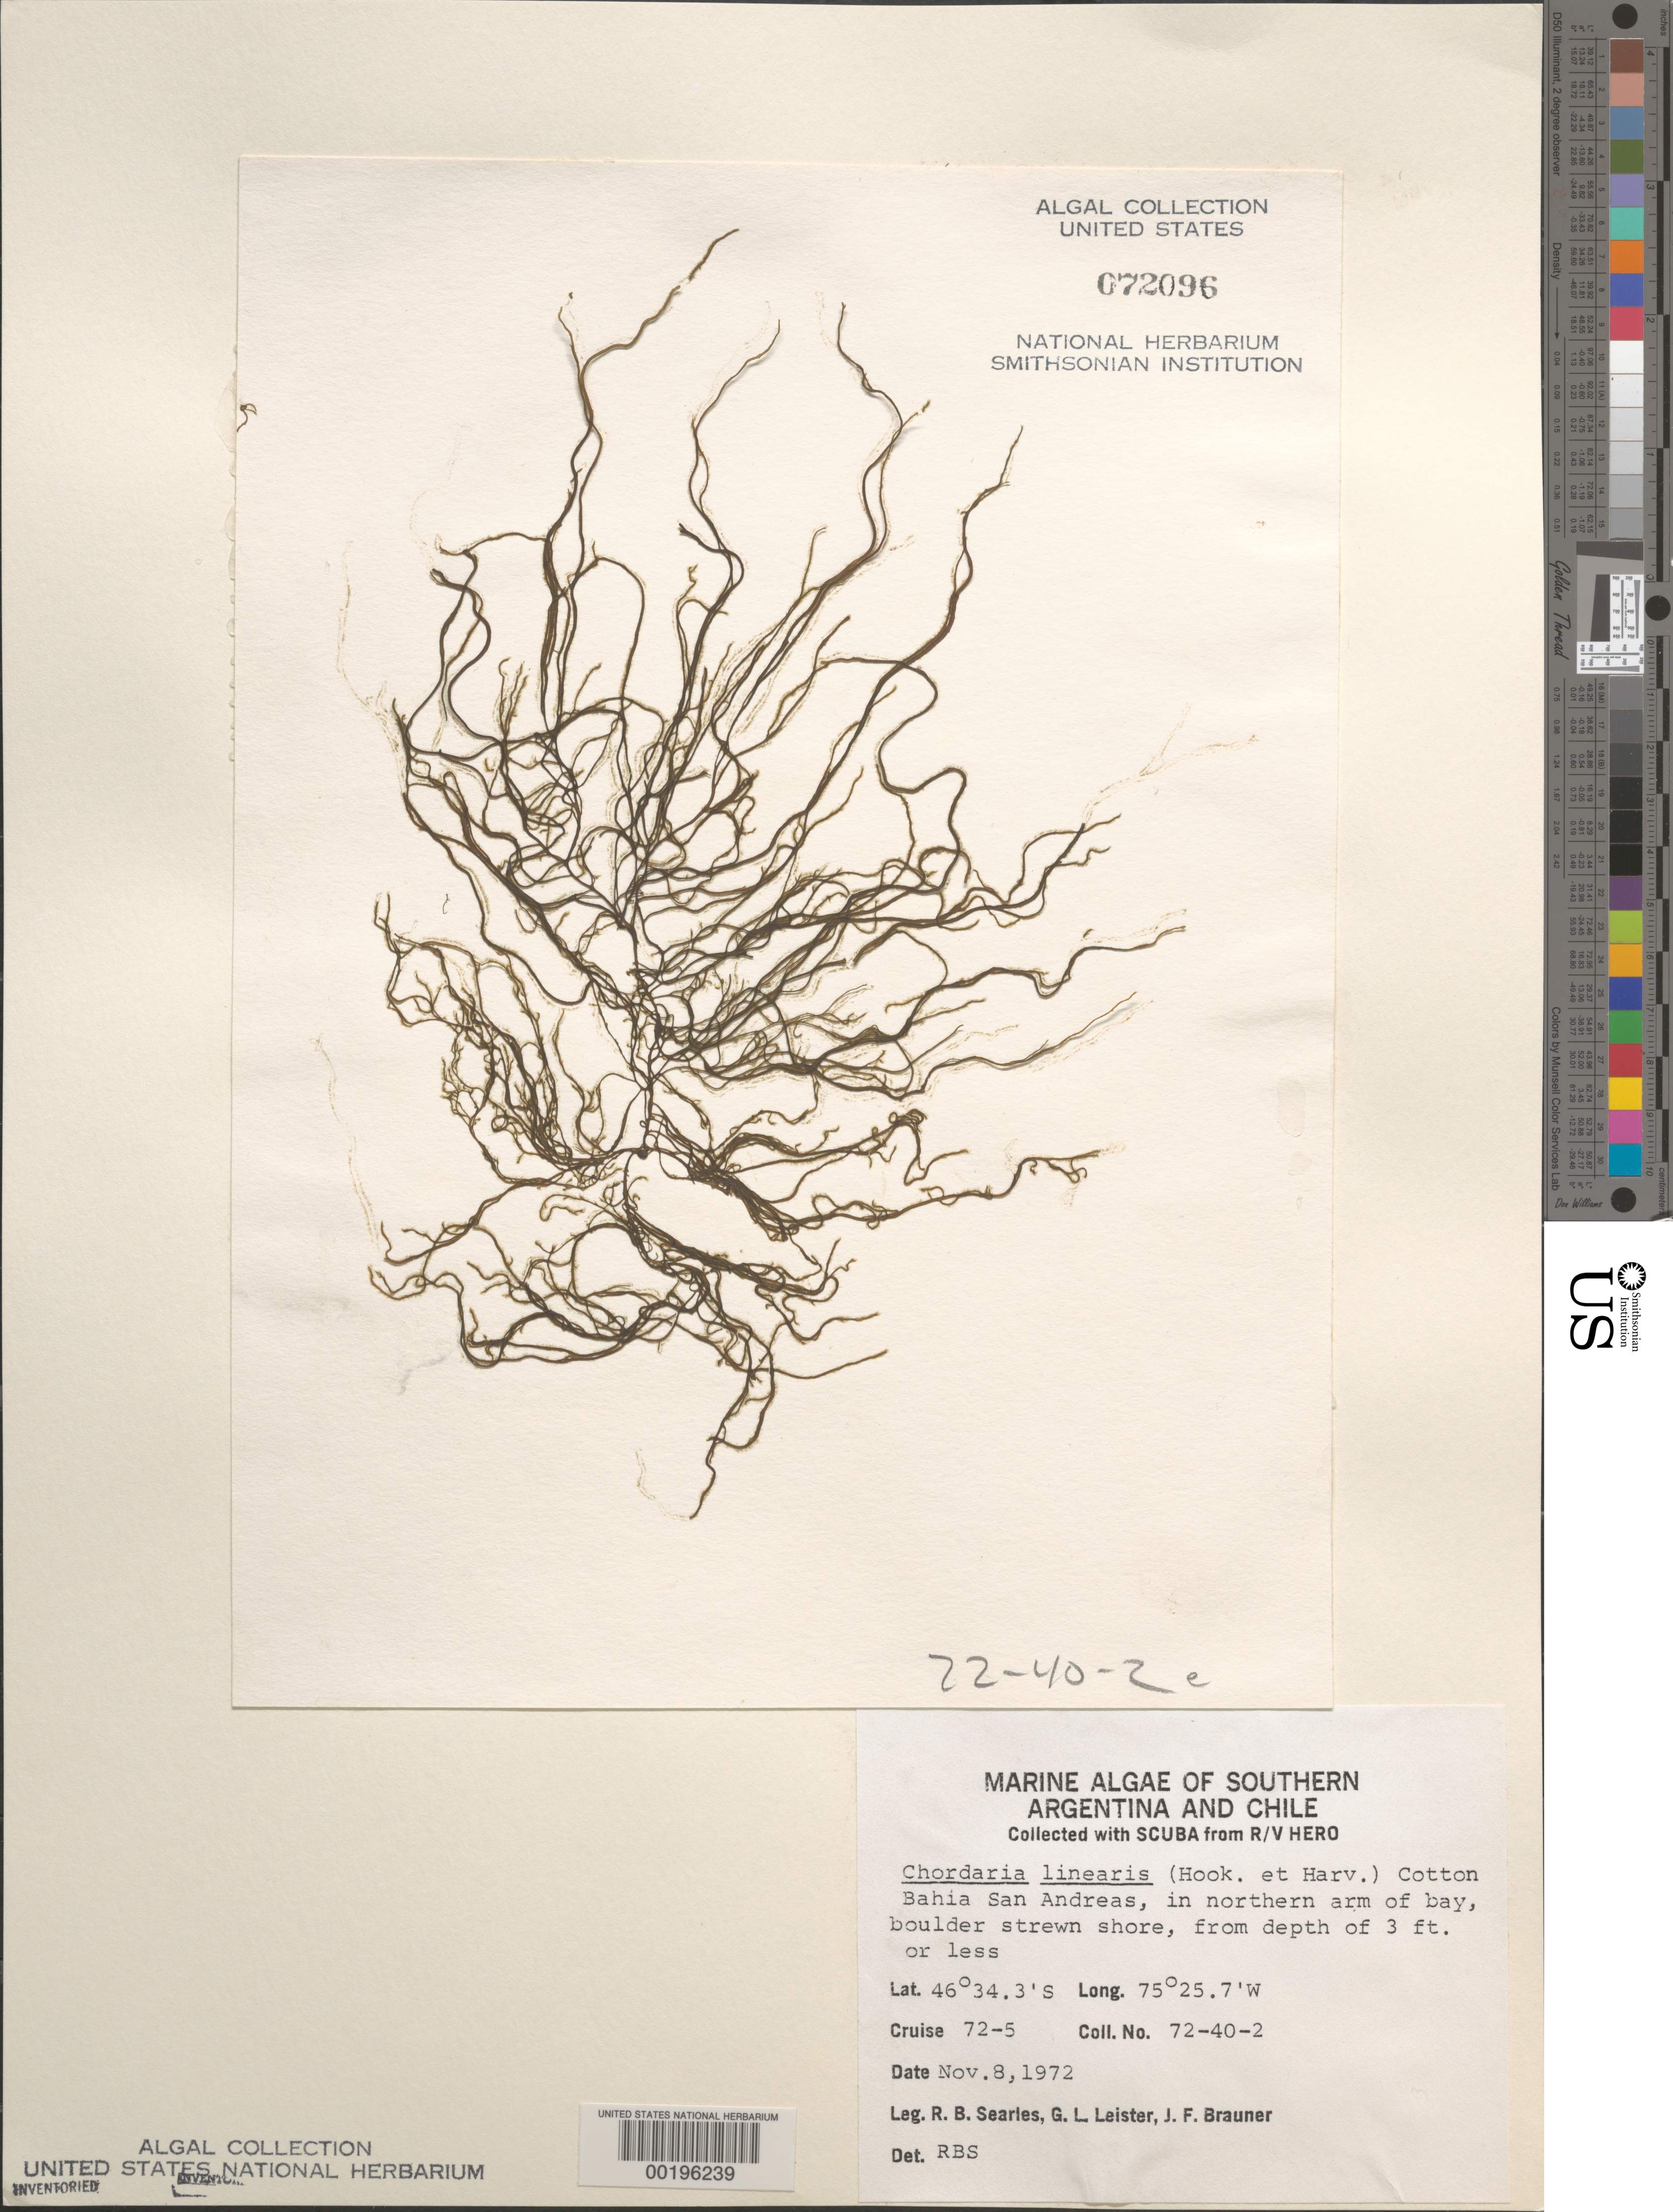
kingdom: Chromista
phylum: Ochrophyta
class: Phaeophyceae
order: Ectocarpales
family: Chordariaceae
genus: Chordaria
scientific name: Chordaria linearis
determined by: Searles, R. B.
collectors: R. Searles, G. Leister & J. F. Brauner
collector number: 72-40-2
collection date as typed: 08 Nov 1972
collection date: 1972-11-08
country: Chile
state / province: Aisén (XI)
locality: Bahia San Andreas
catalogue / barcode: US 72096